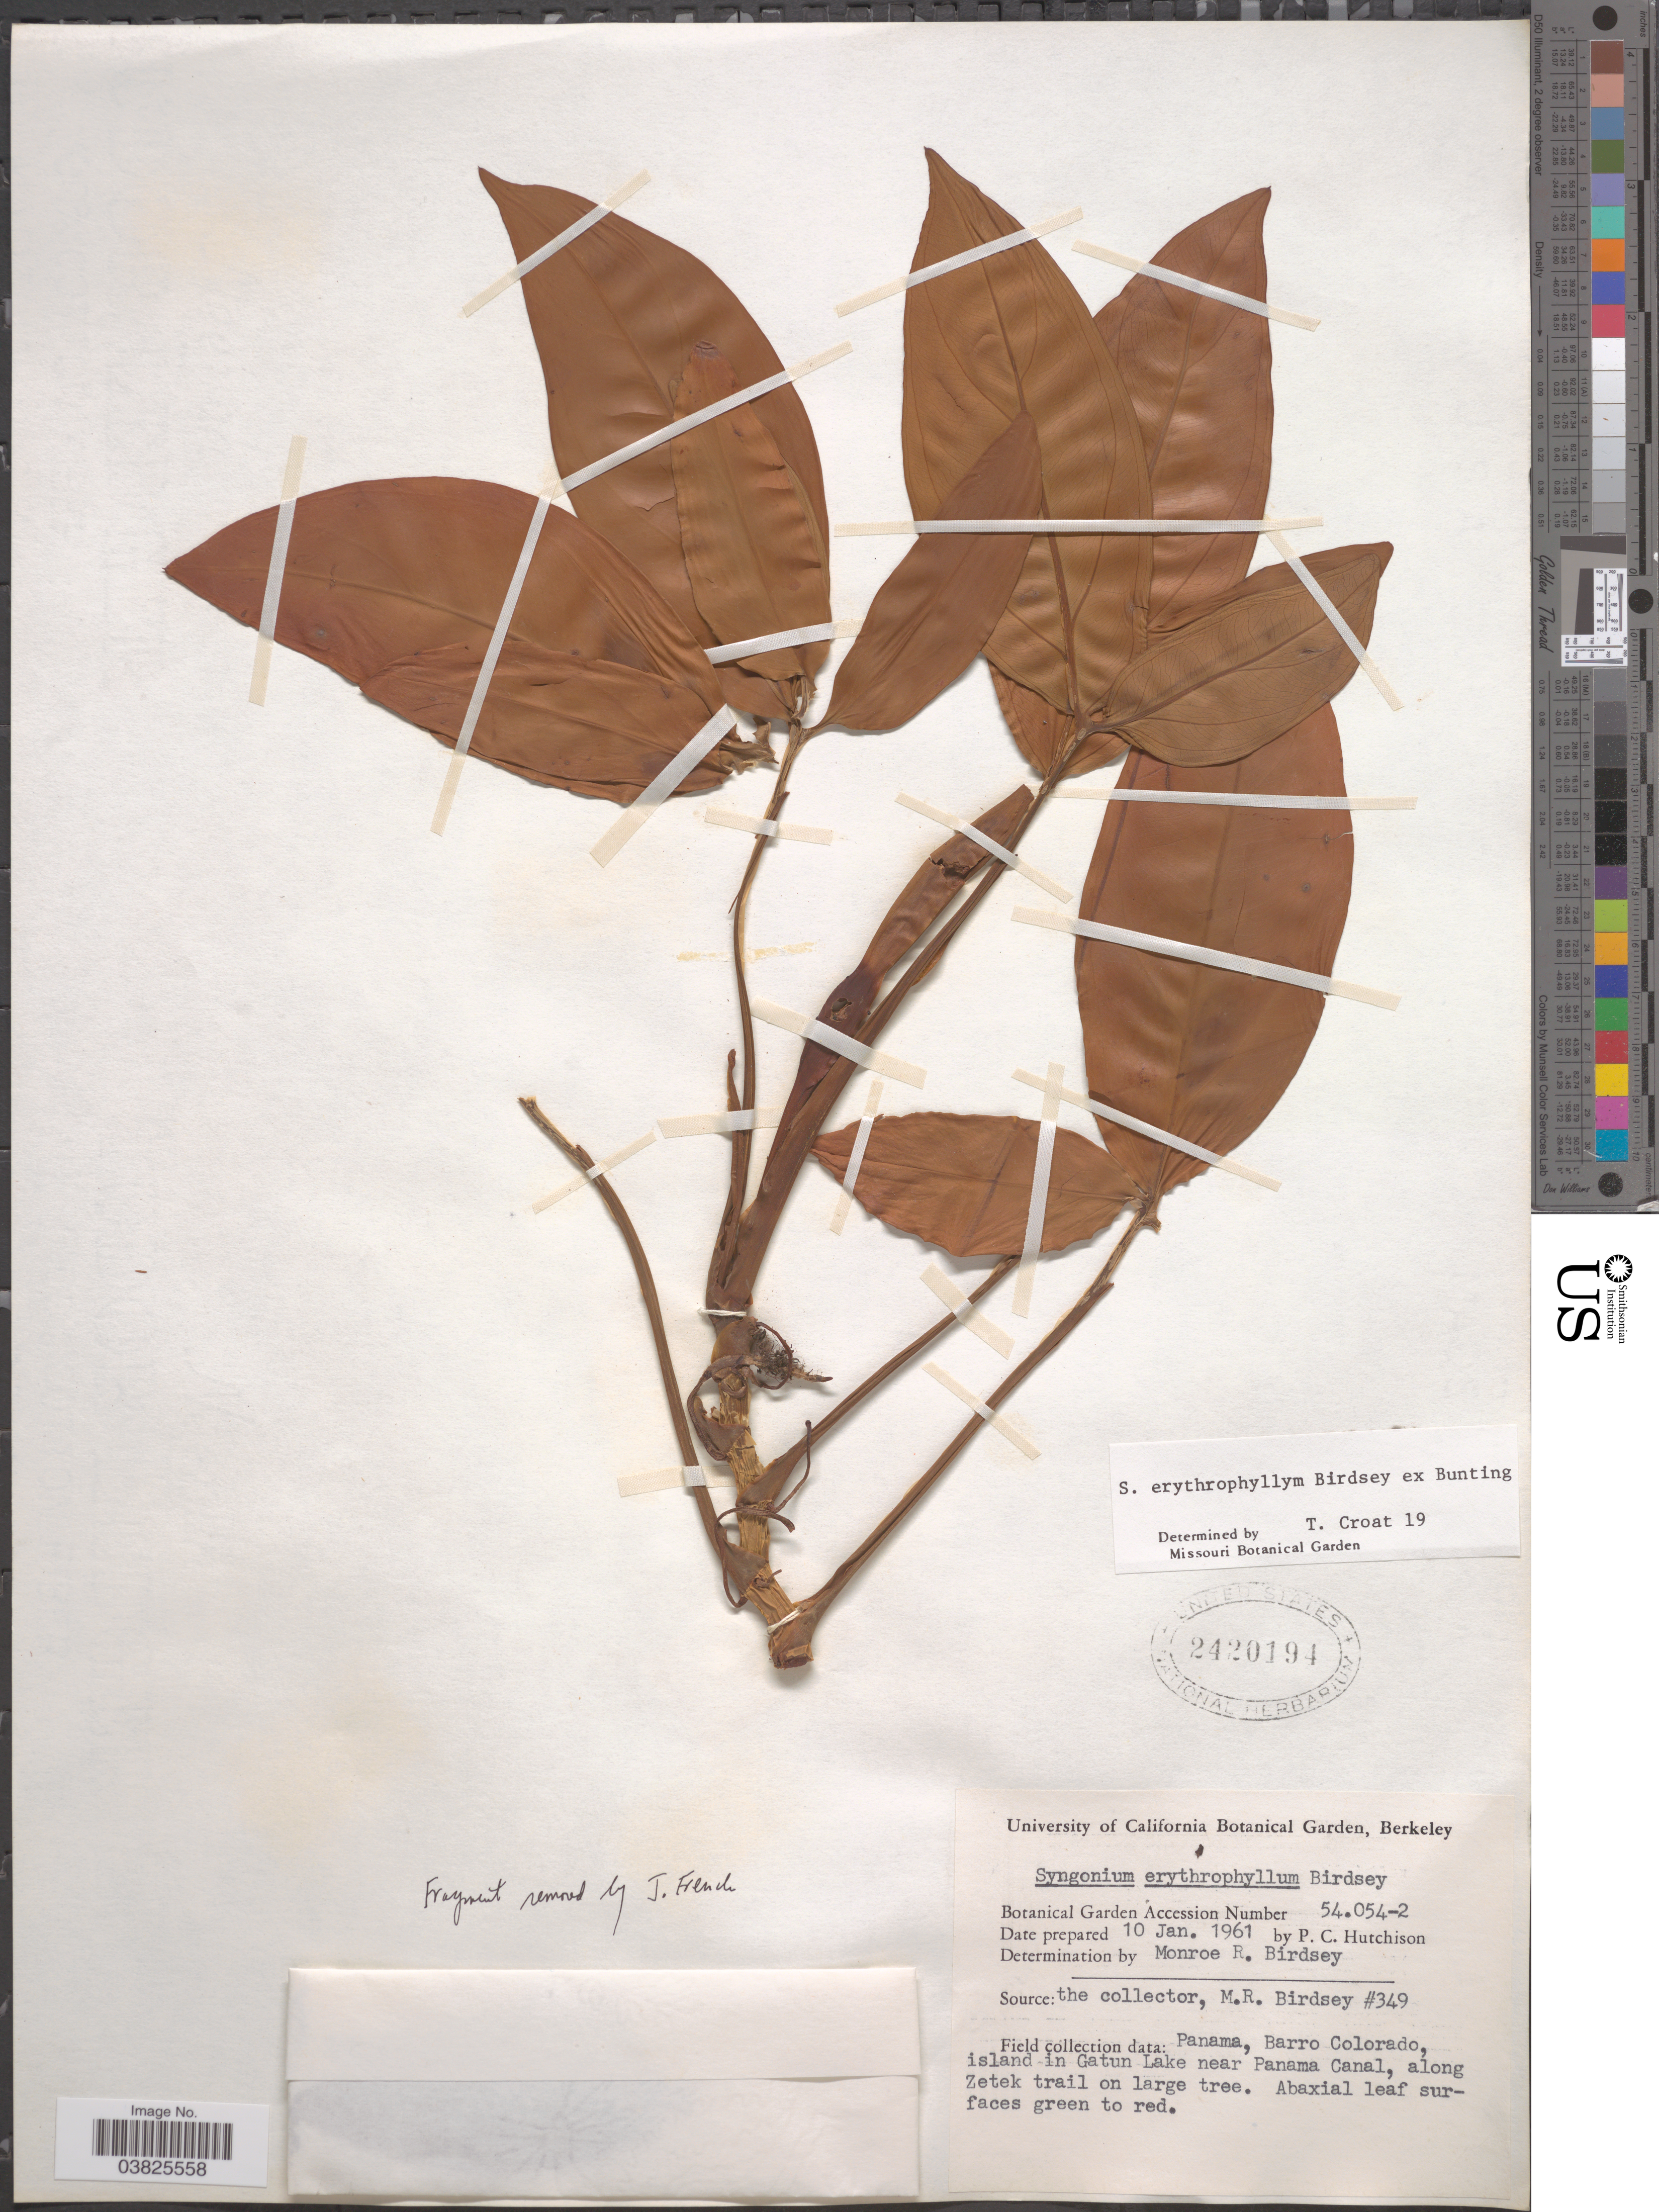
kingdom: Plantae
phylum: Tracheophyta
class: Liliopsida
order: Alismatales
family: Araceae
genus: Syngonium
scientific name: Syngonium erythrophyllum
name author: Birdsey ex G.S. Bunting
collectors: P. C. Hutchison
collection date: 1961-06-10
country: United States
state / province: California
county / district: Alameda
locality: University of California Botanical Garden, Berkeley.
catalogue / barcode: US 2420194